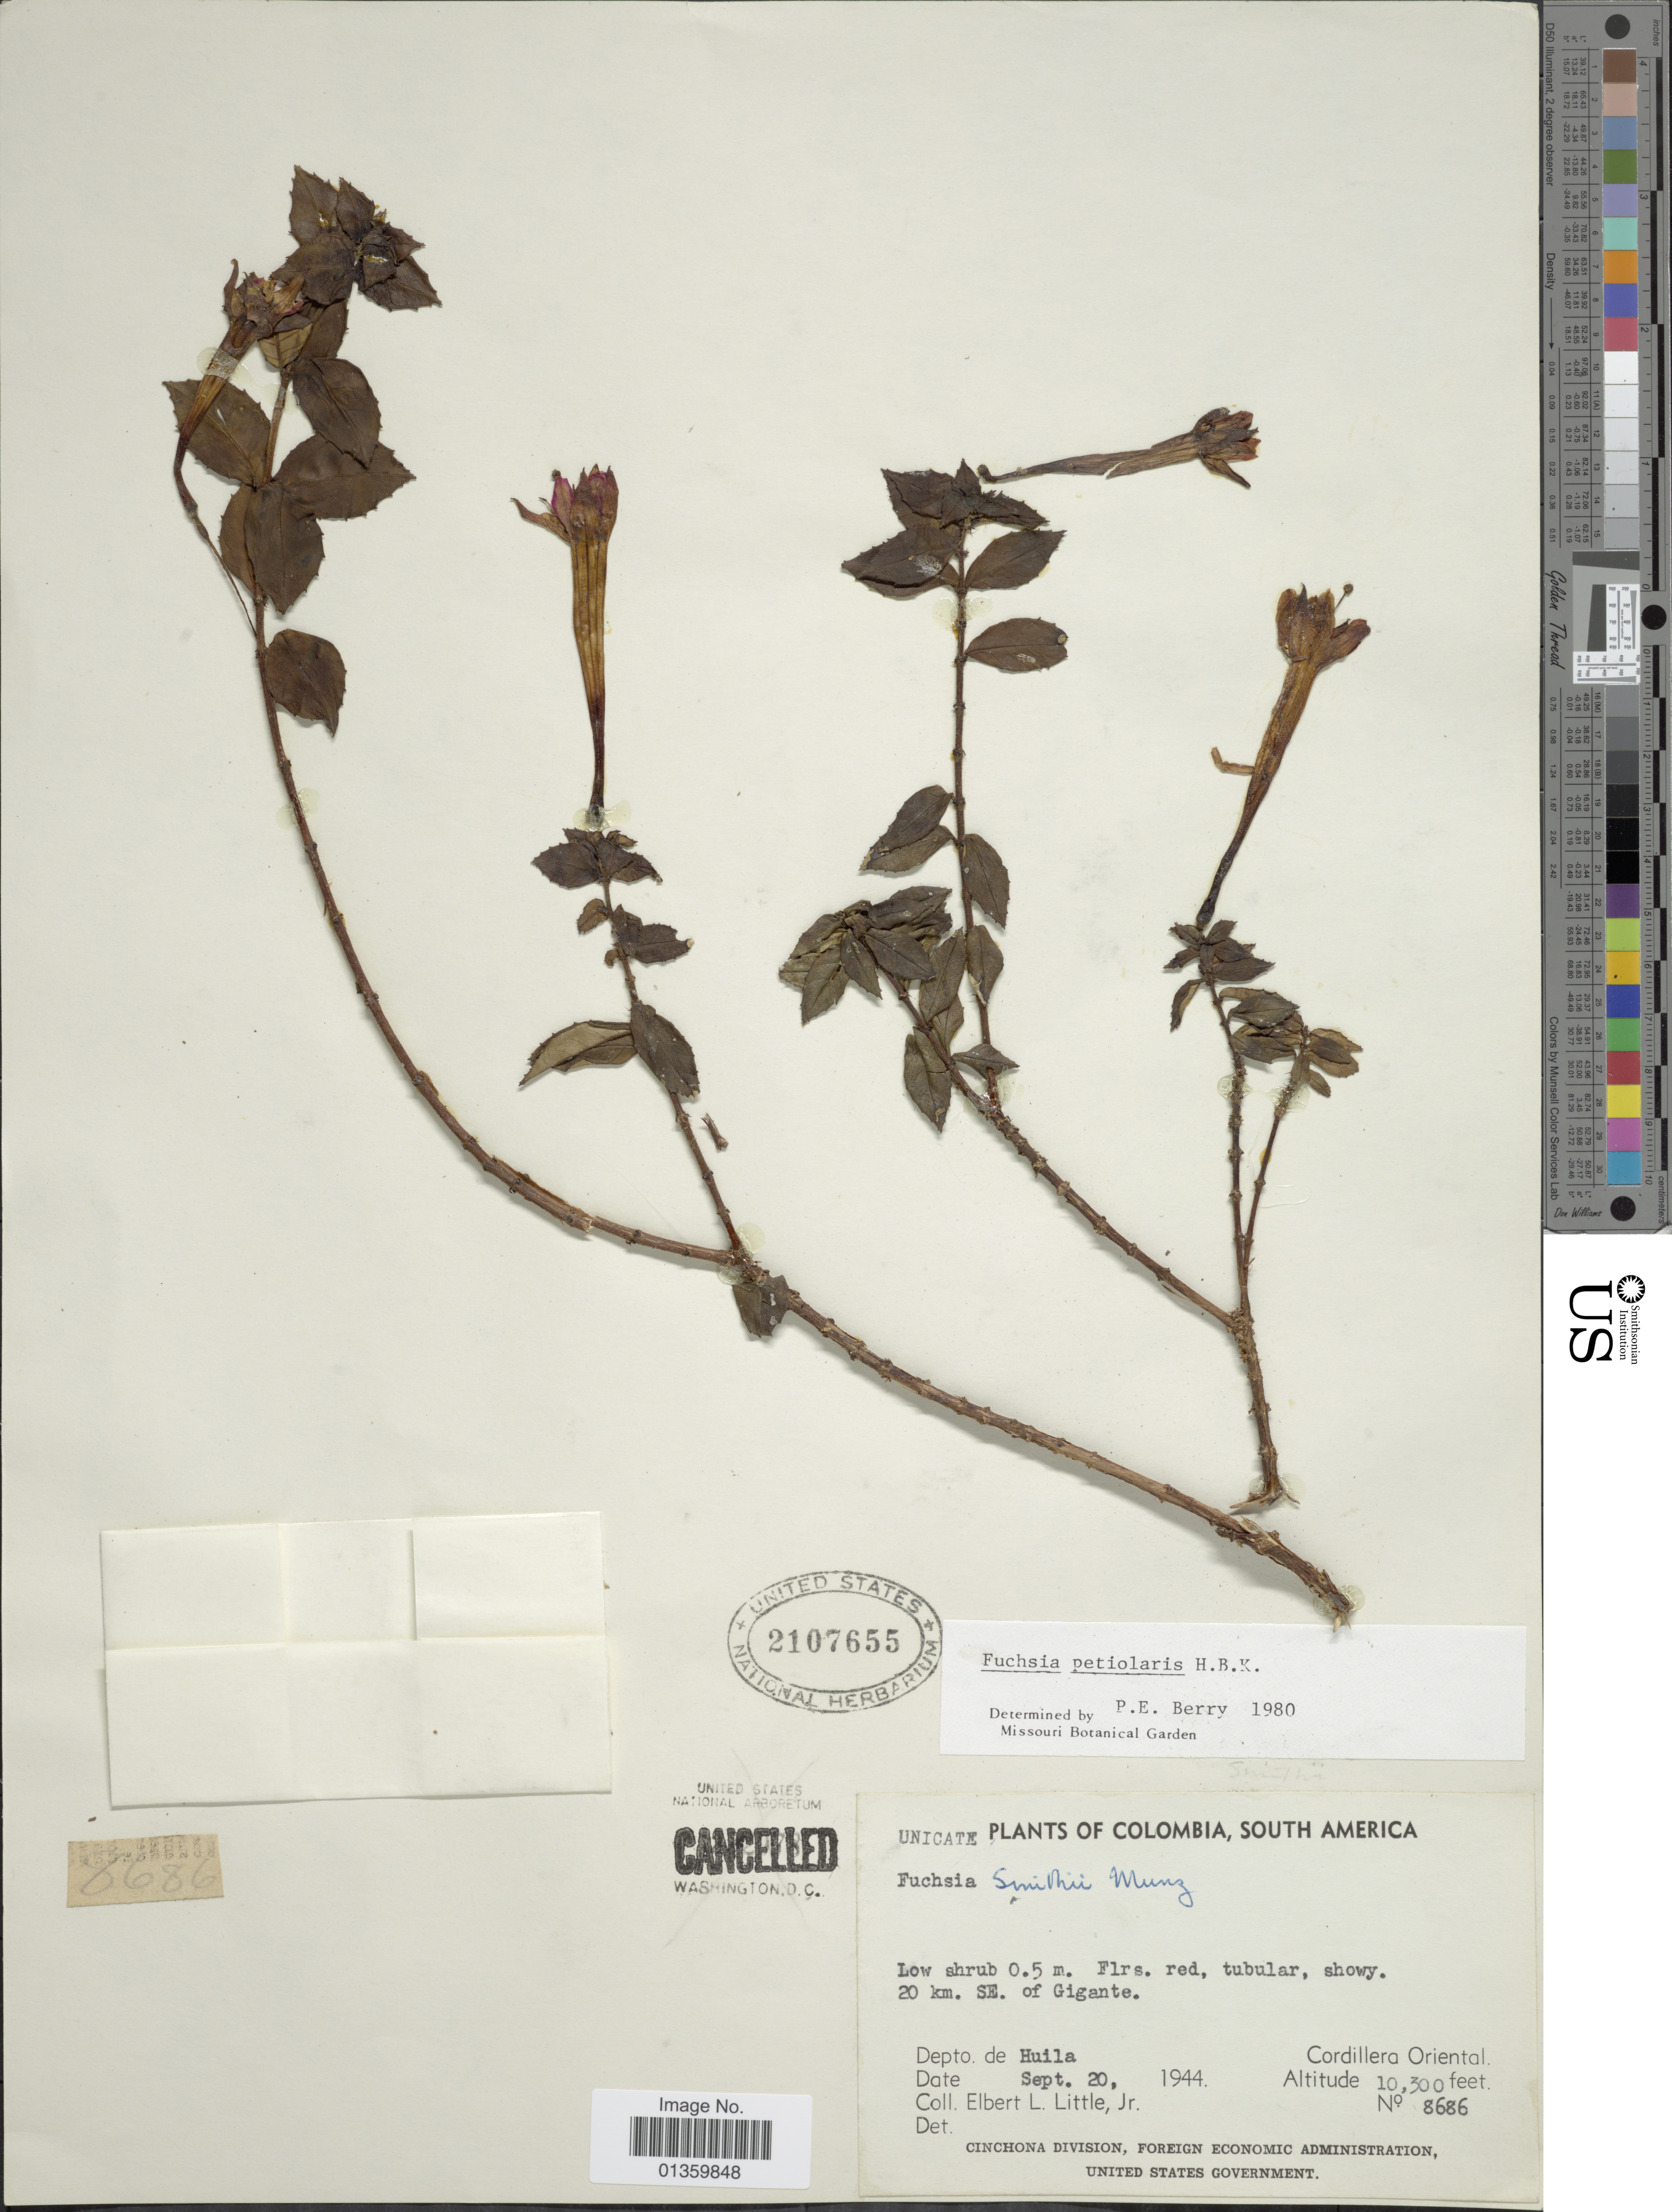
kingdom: Plantae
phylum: Tracheophyta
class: Magnoliopsida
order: Myrtales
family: Onagraceae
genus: Fuchsia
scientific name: Fuchsia petiolaris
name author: Kunth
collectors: E. L. Little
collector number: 8686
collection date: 1944-09-20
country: Colombia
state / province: Huila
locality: Cordillera Oriental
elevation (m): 3139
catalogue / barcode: US 2107655